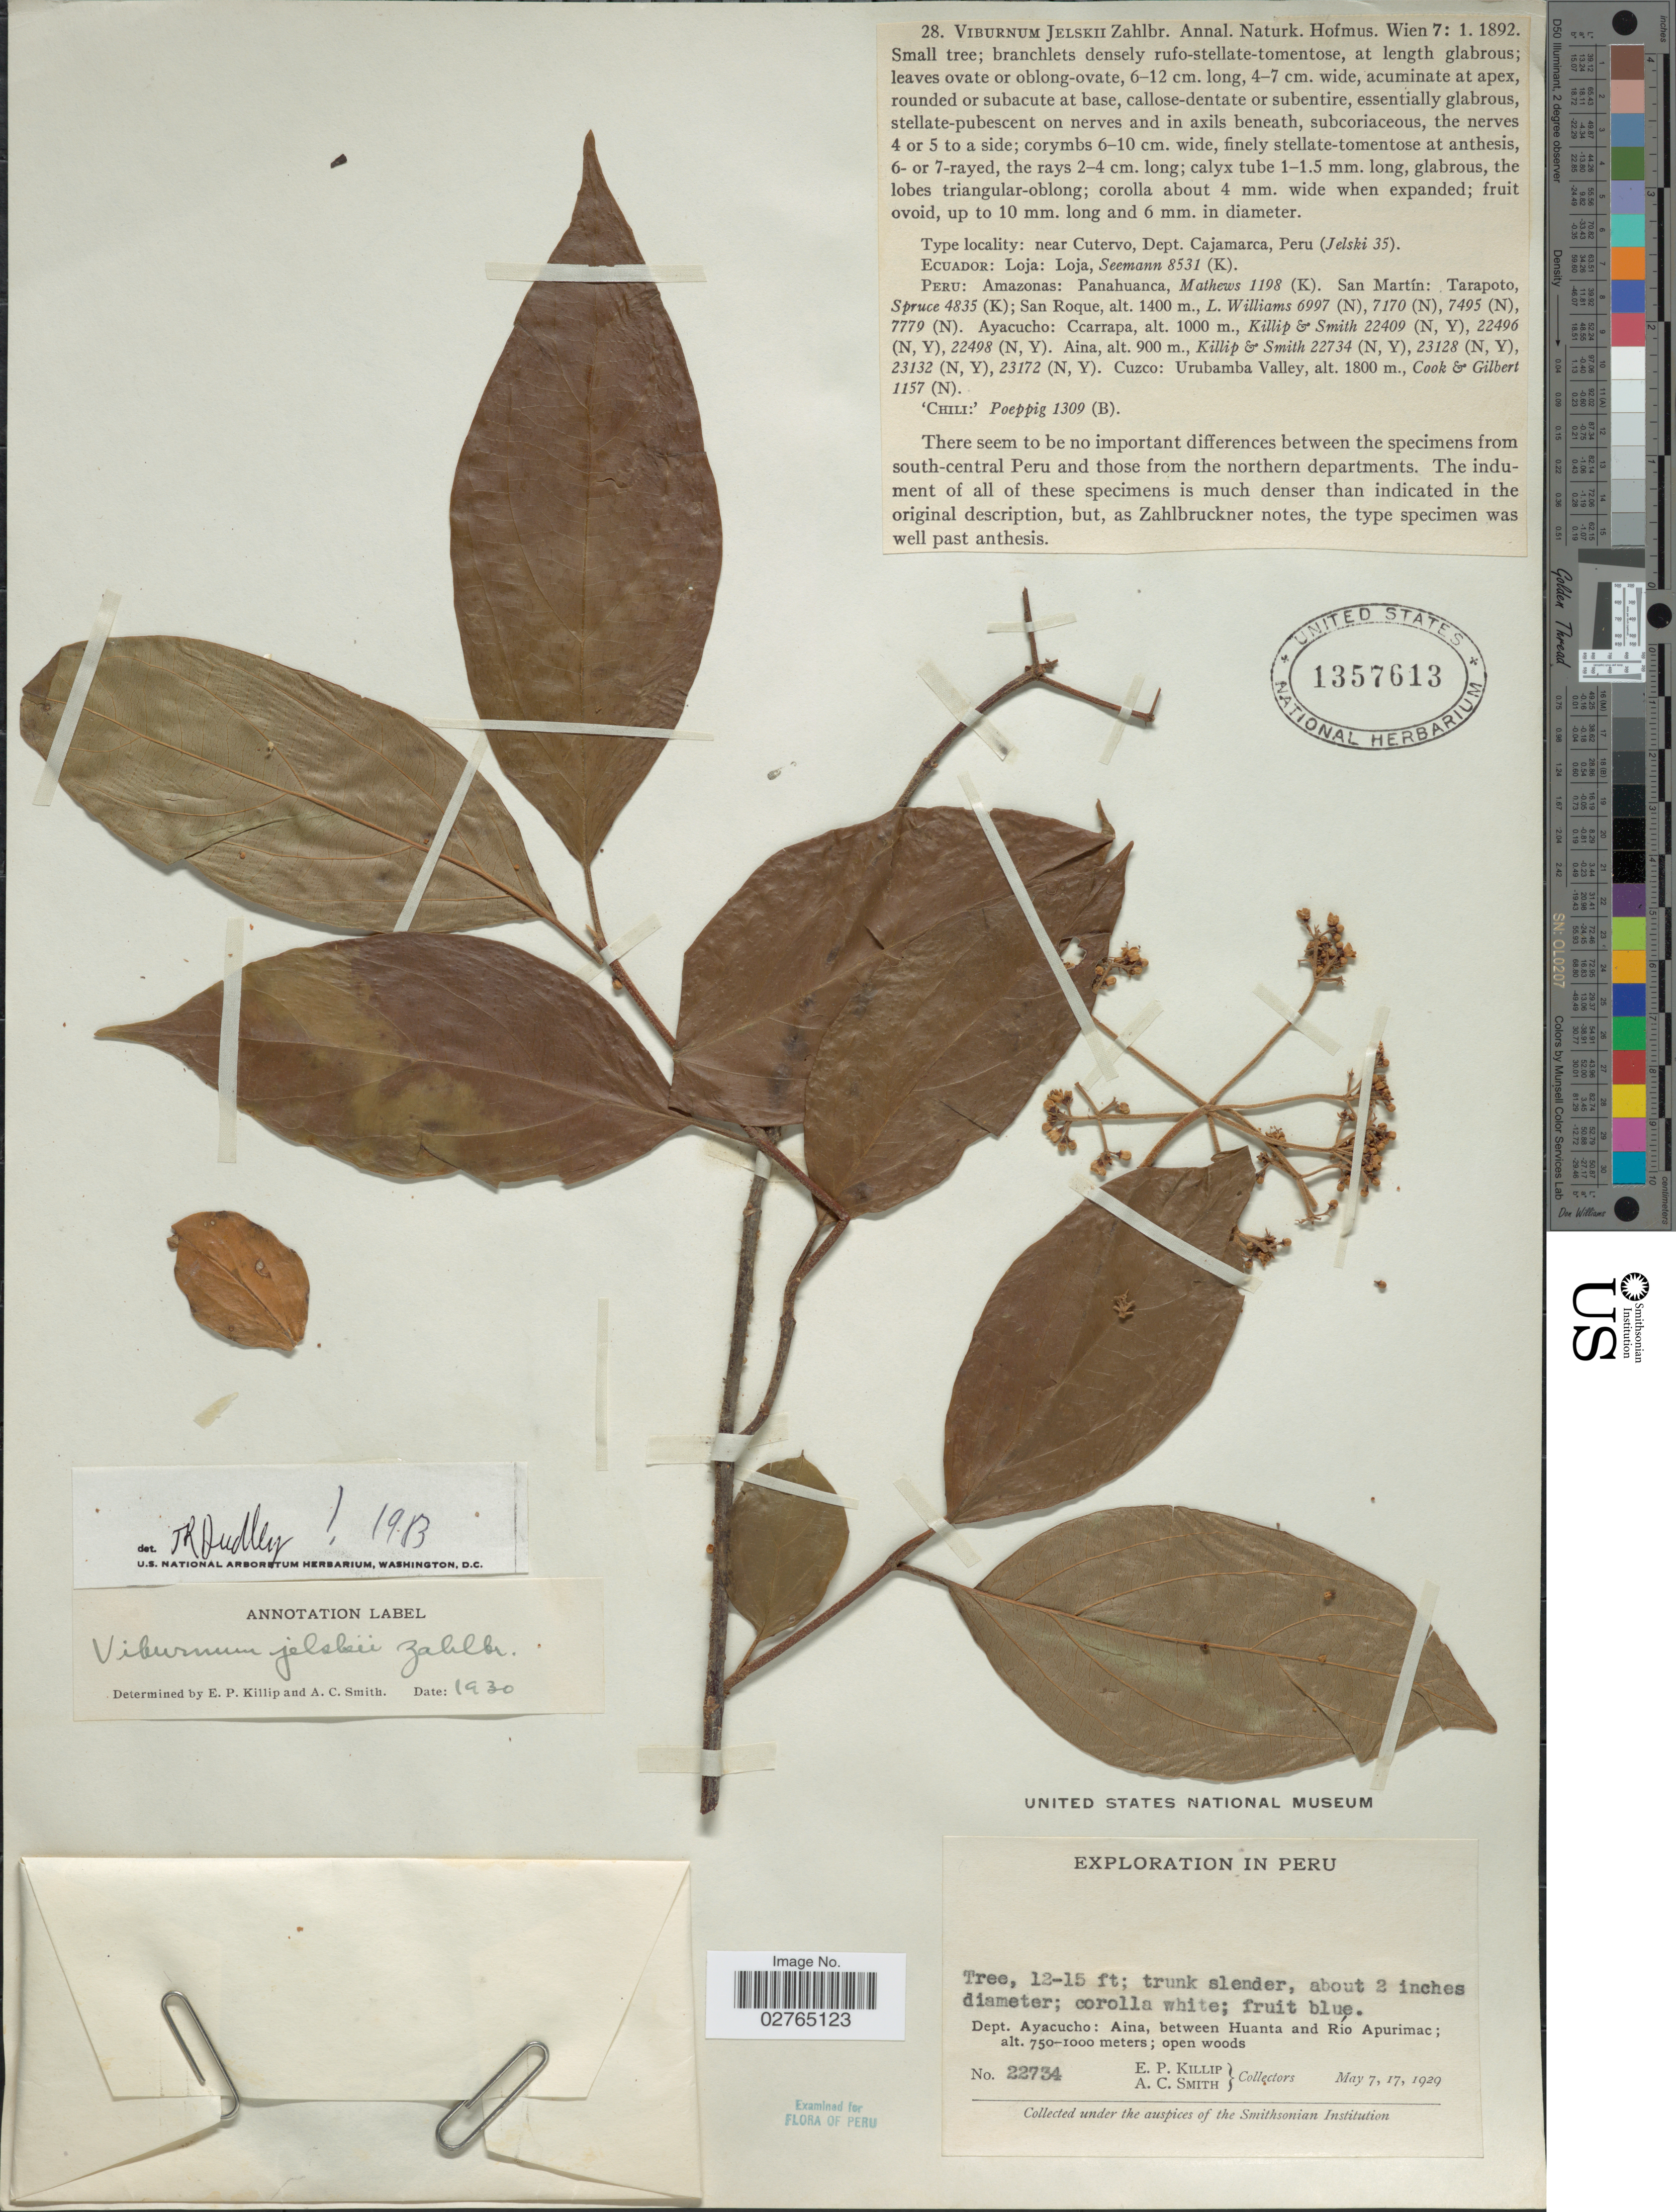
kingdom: Plantae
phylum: Tracheophyta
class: Magnoliopsida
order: Dipsacales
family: Viburnaceae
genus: Viburnum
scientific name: Viburnum jelskii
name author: Zahlbr.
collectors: E. P. Killip & A. C. Smith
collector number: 22734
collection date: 1929-05-07/1929-05-17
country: Peru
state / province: Ayacucho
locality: Dept. Ayacucho: Aina, between Huanta and Rio Apurimac.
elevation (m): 750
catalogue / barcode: US 1357613